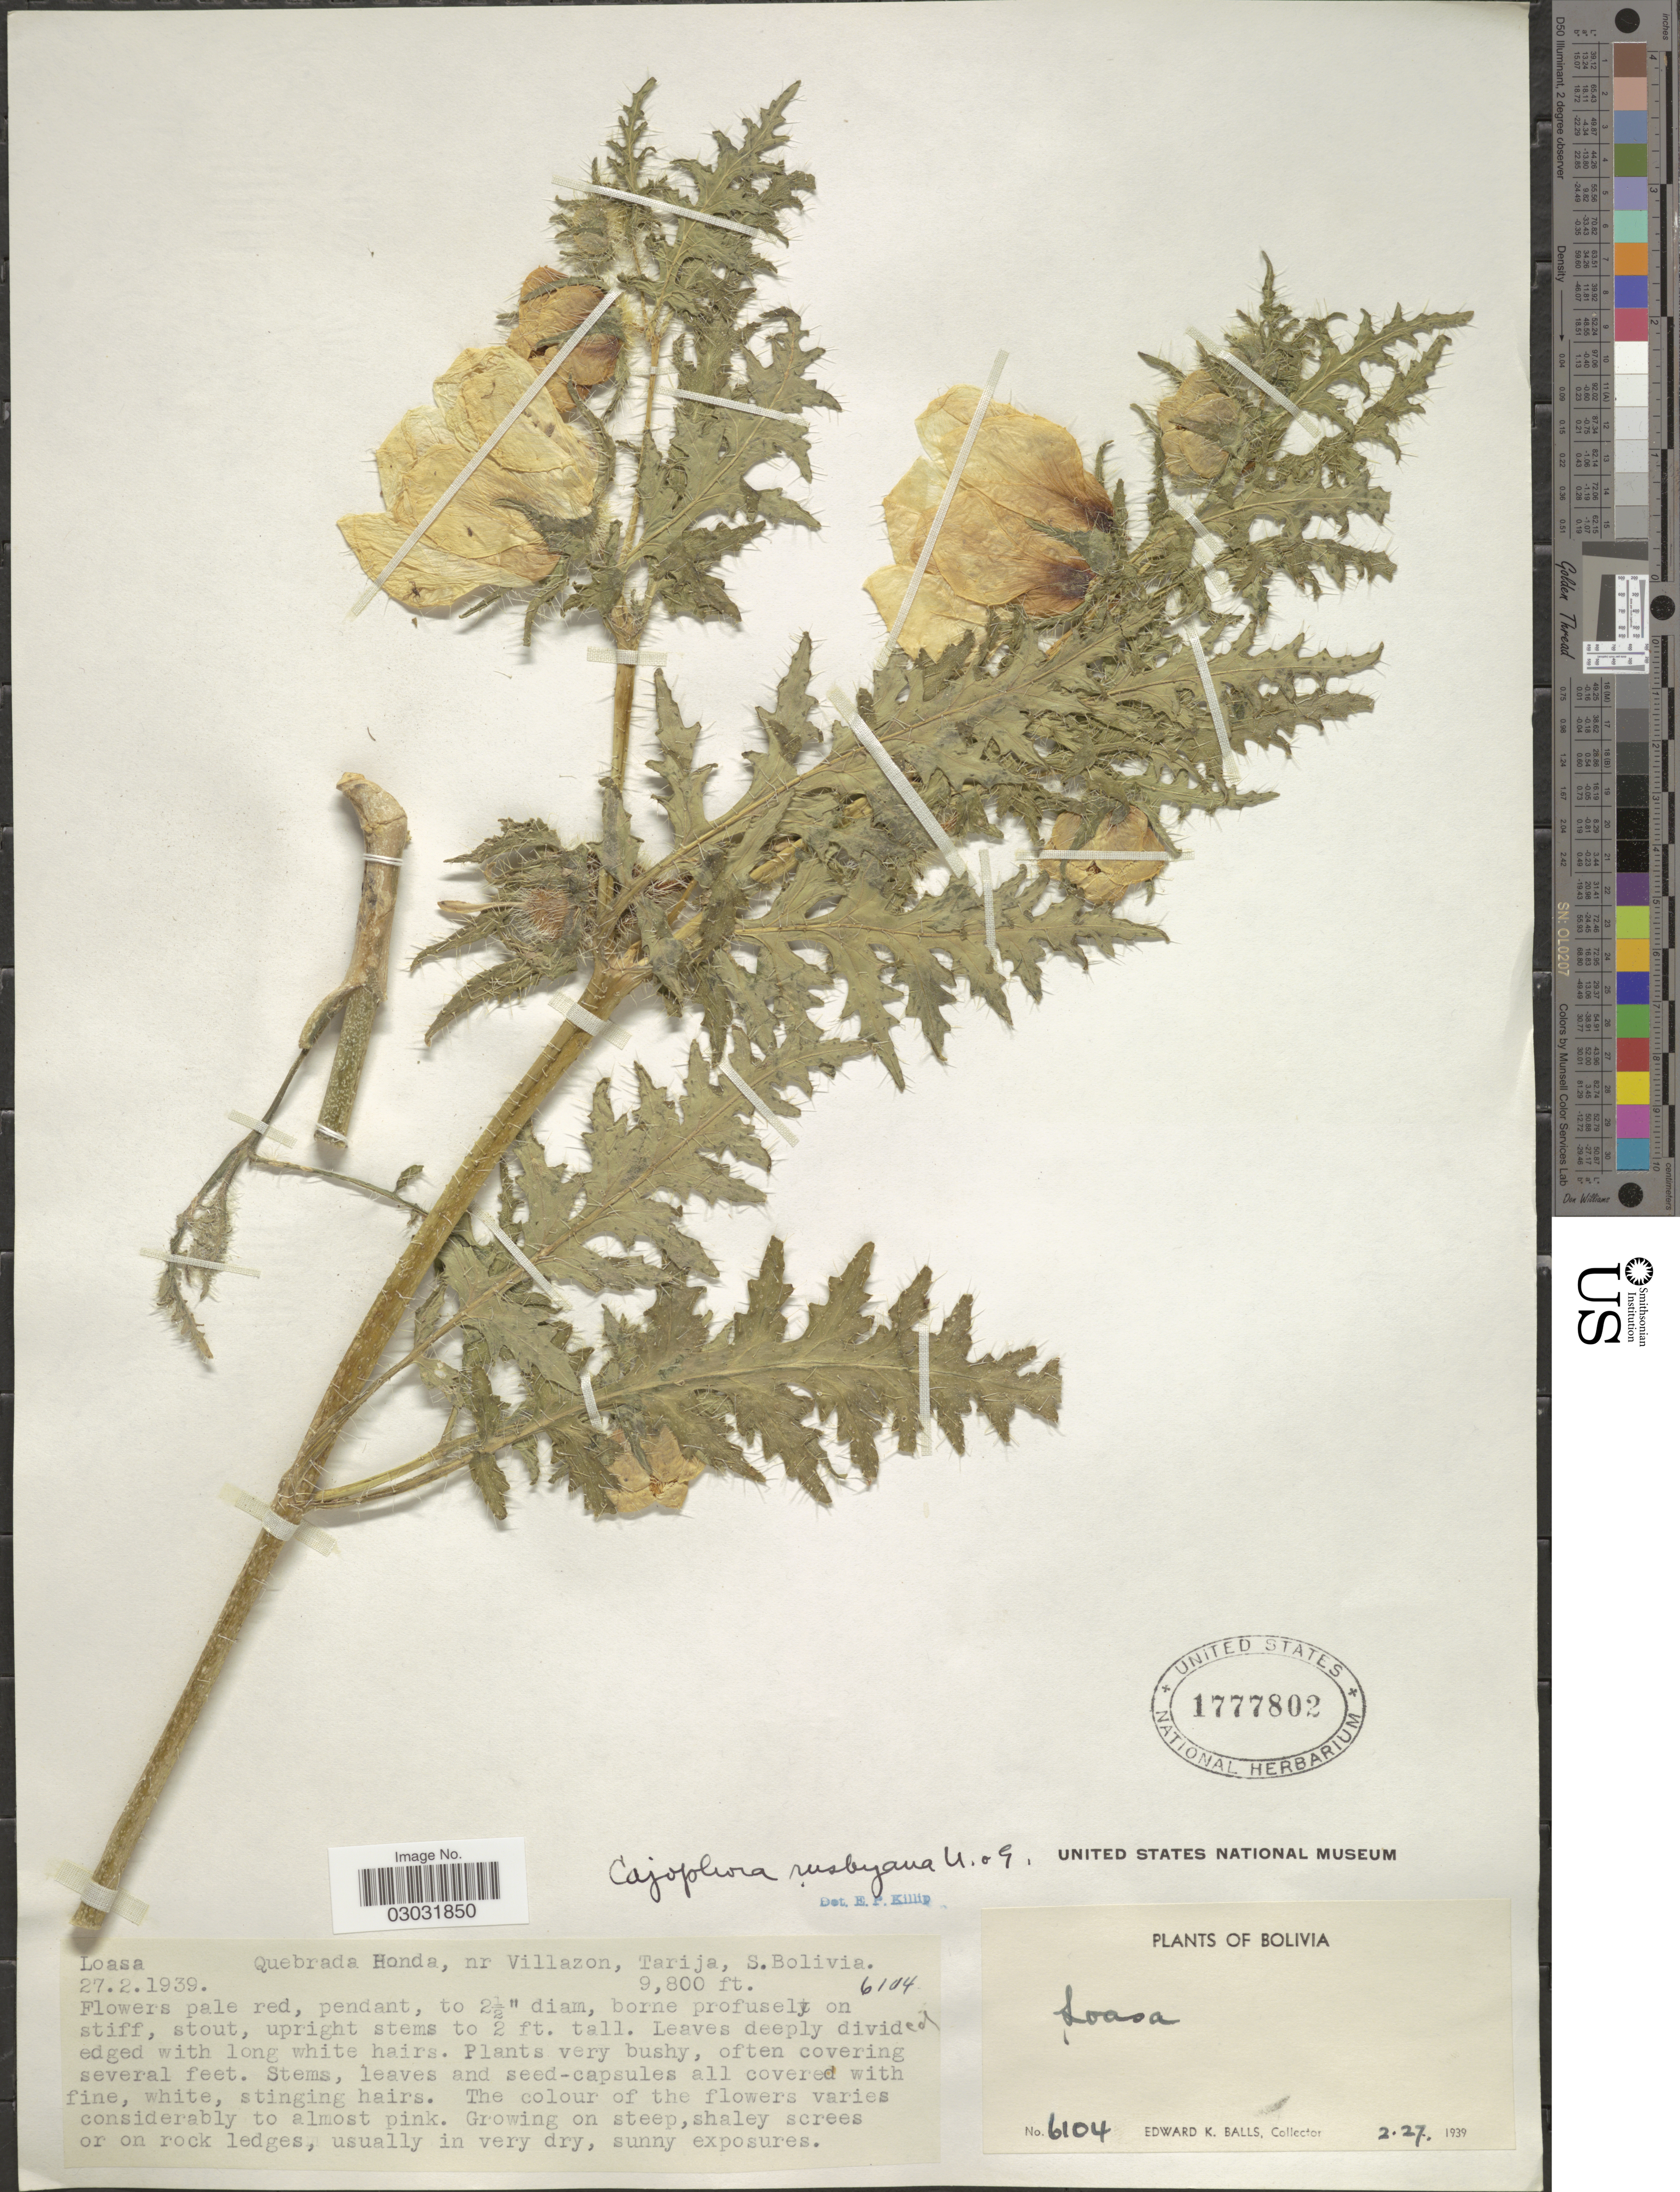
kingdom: Plantae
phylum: Tracheophyta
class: Magnoliopsida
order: Cornales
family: Loasaceae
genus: Caiophora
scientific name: Caiophora rusbyana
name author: Urb. & Gilg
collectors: E. K. Balls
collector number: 6104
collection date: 1939-02-27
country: Bolivia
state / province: Tarija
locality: Quebrada Honda, nr Villazon, S. Bolivia.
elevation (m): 2987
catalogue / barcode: US 1777802